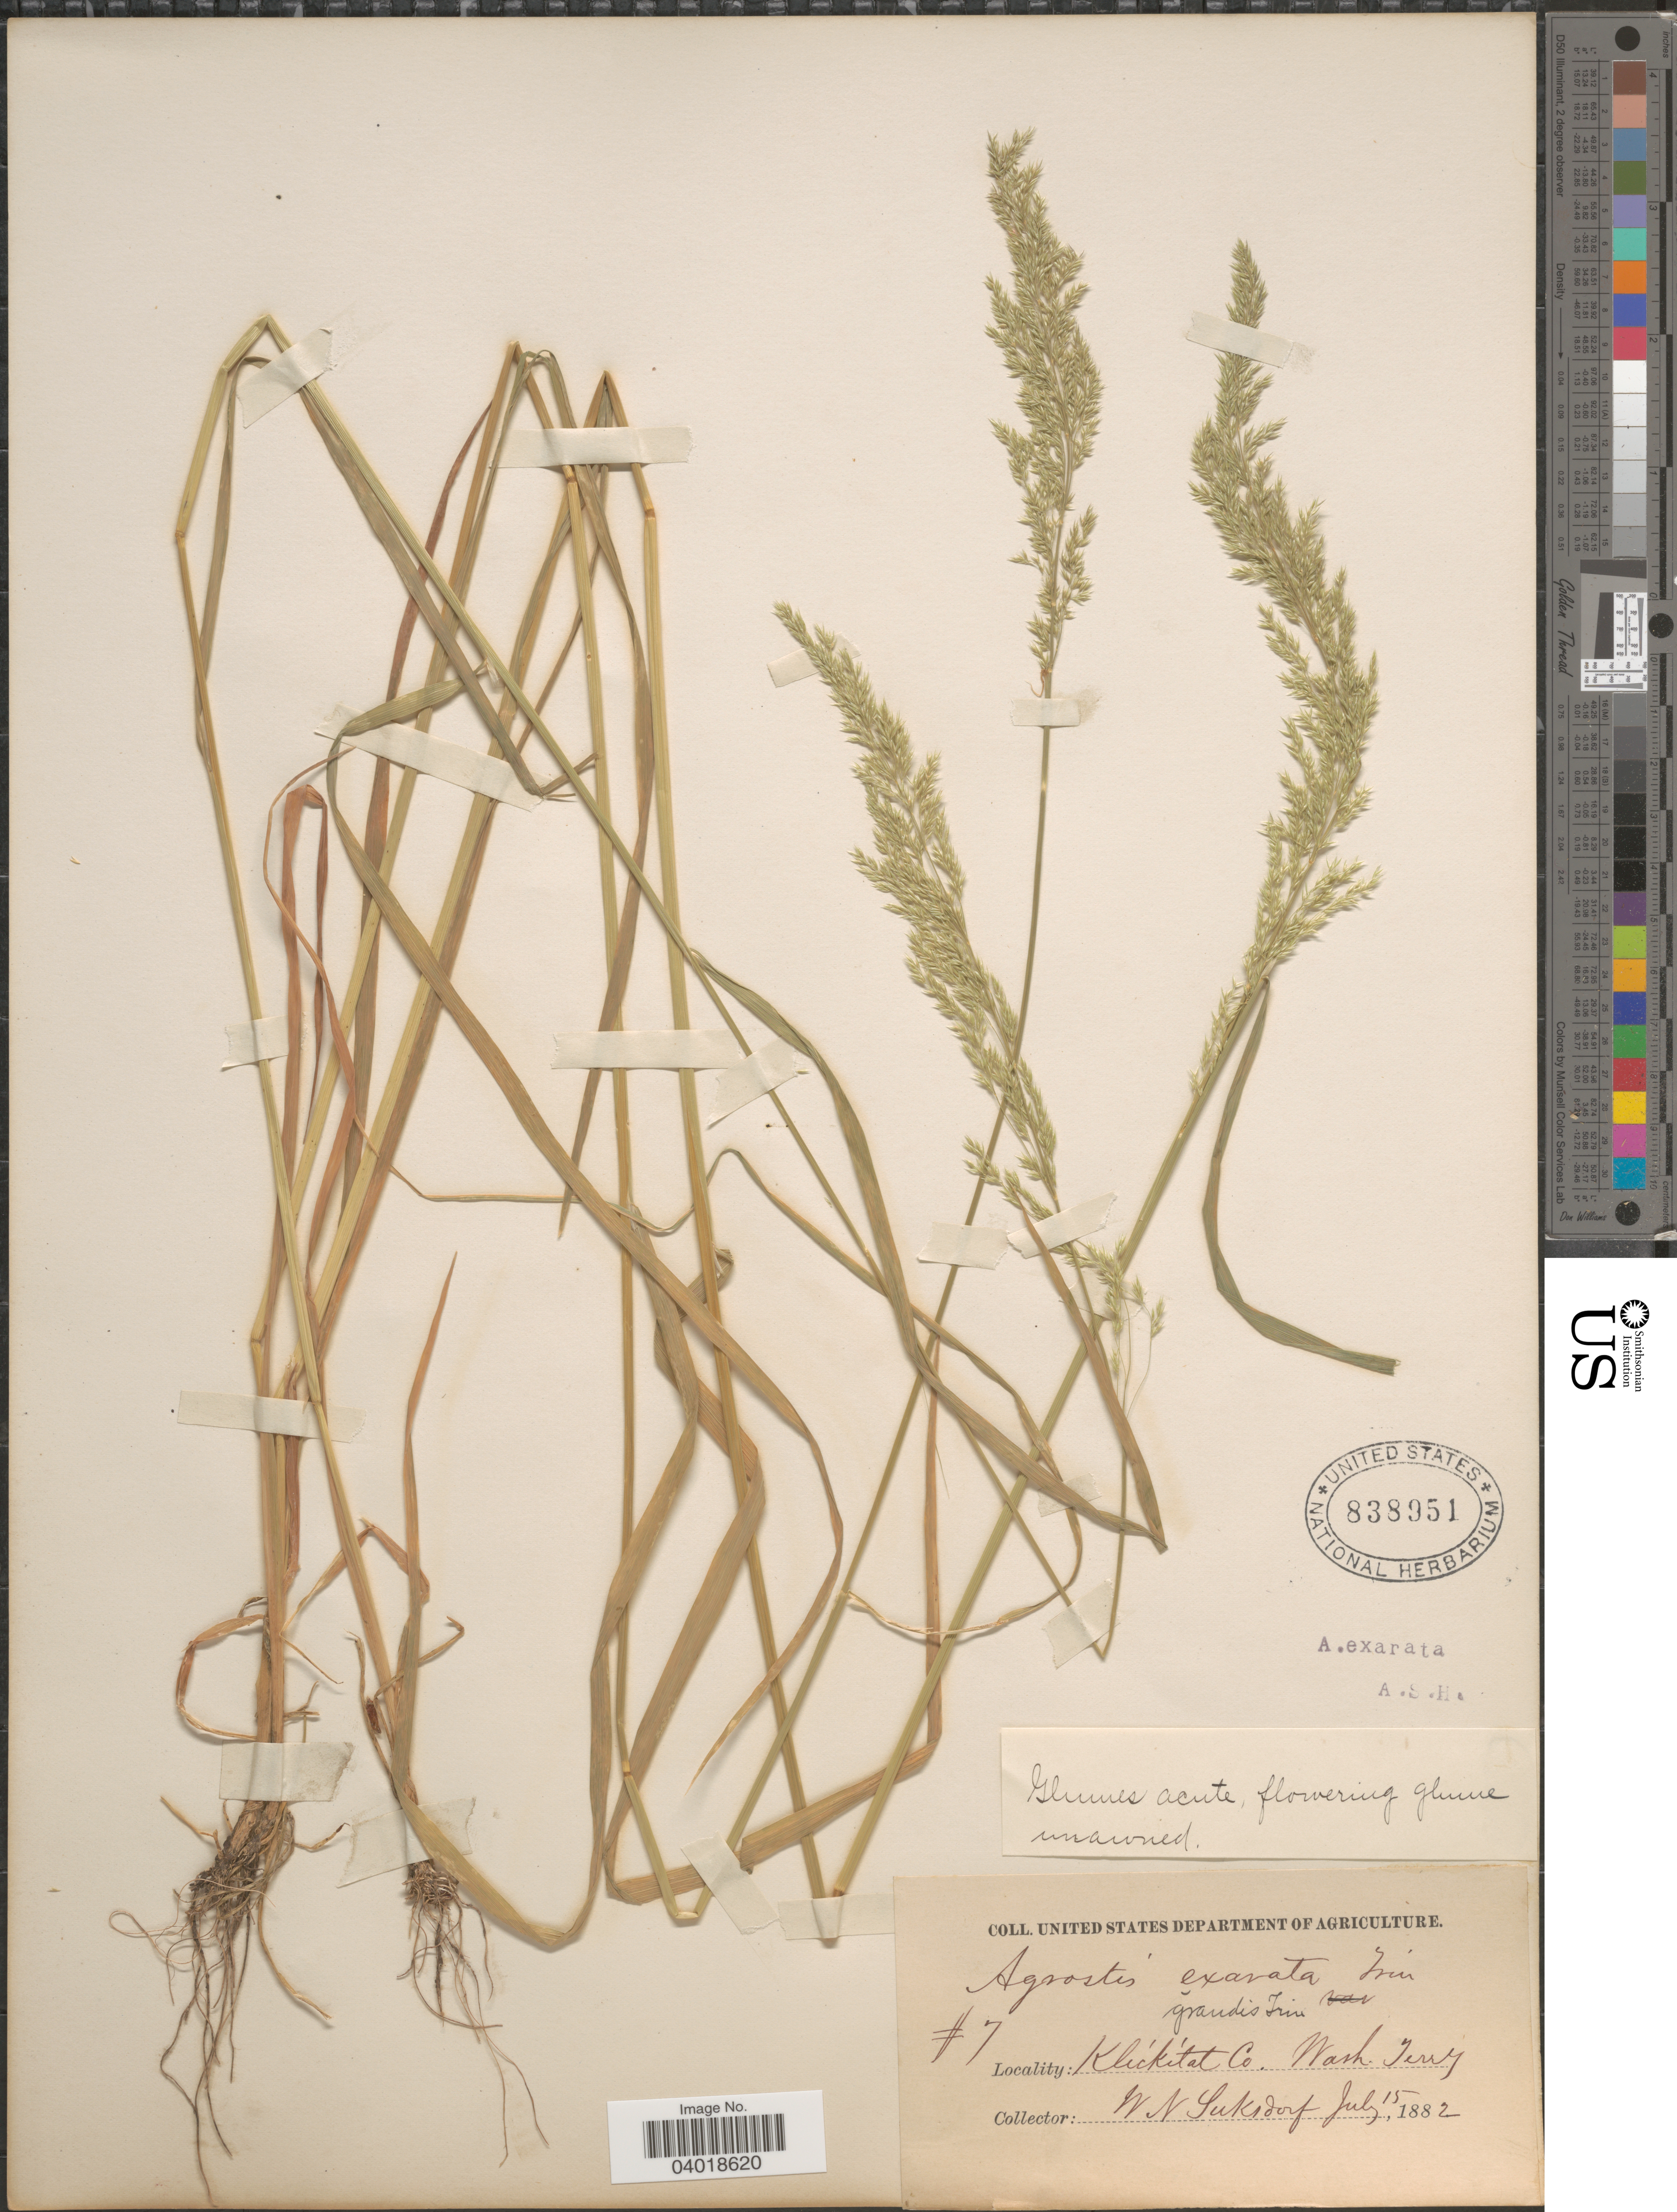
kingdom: Plantae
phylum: Tracheophyta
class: Liliopsida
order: Poales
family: Poaceae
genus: Agrostis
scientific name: Agrostis exarata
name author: Trin.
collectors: W. N. Suksdorf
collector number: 7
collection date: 1882-07-15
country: United States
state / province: Washington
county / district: Klickitat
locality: Klickitat Co. Wash. Terry.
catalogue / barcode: US 838951